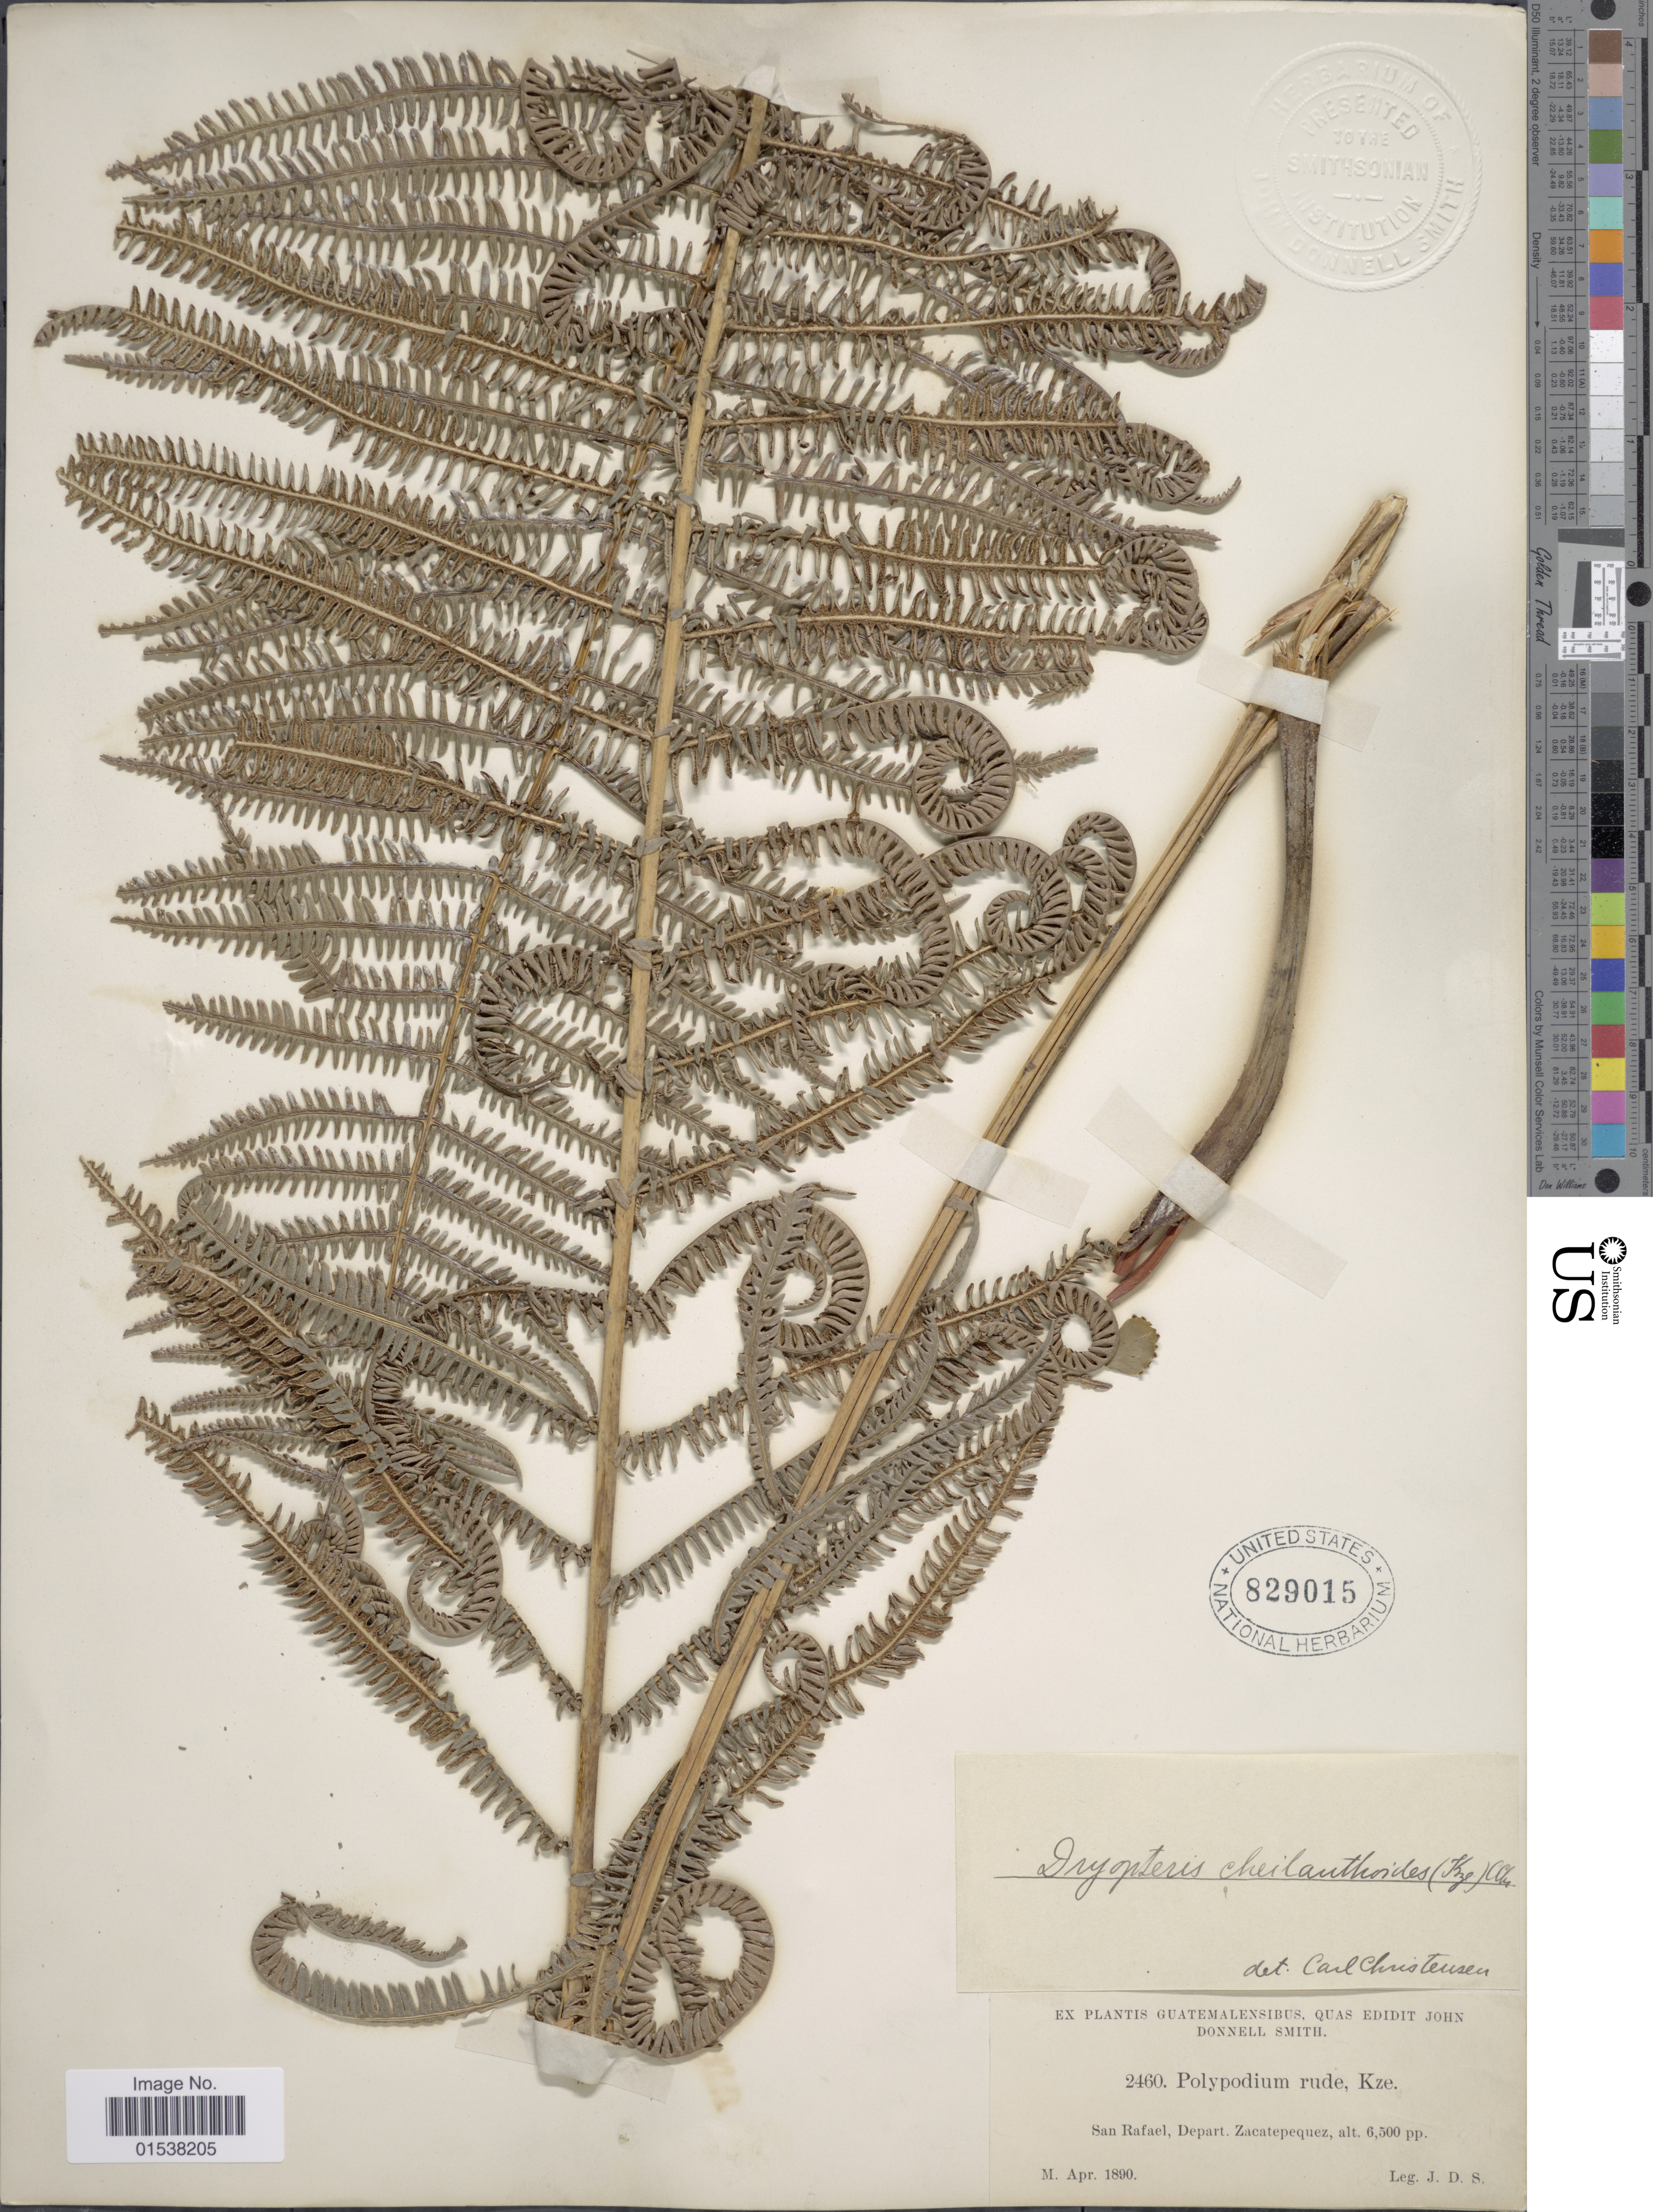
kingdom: Plantae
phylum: Tracheophyta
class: Polypodiopsida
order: Polypodiales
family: Thelypteridaceae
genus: Amauropelta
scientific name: Amauropelta cheilanthoides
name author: (Kunze) Á. Löve & D. Löve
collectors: J. Donnell Smith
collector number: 2460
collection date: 1890-04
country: Guatemala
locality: San Rafael, Depart. Zacatepequez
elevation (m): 1981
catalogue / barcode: US 829015